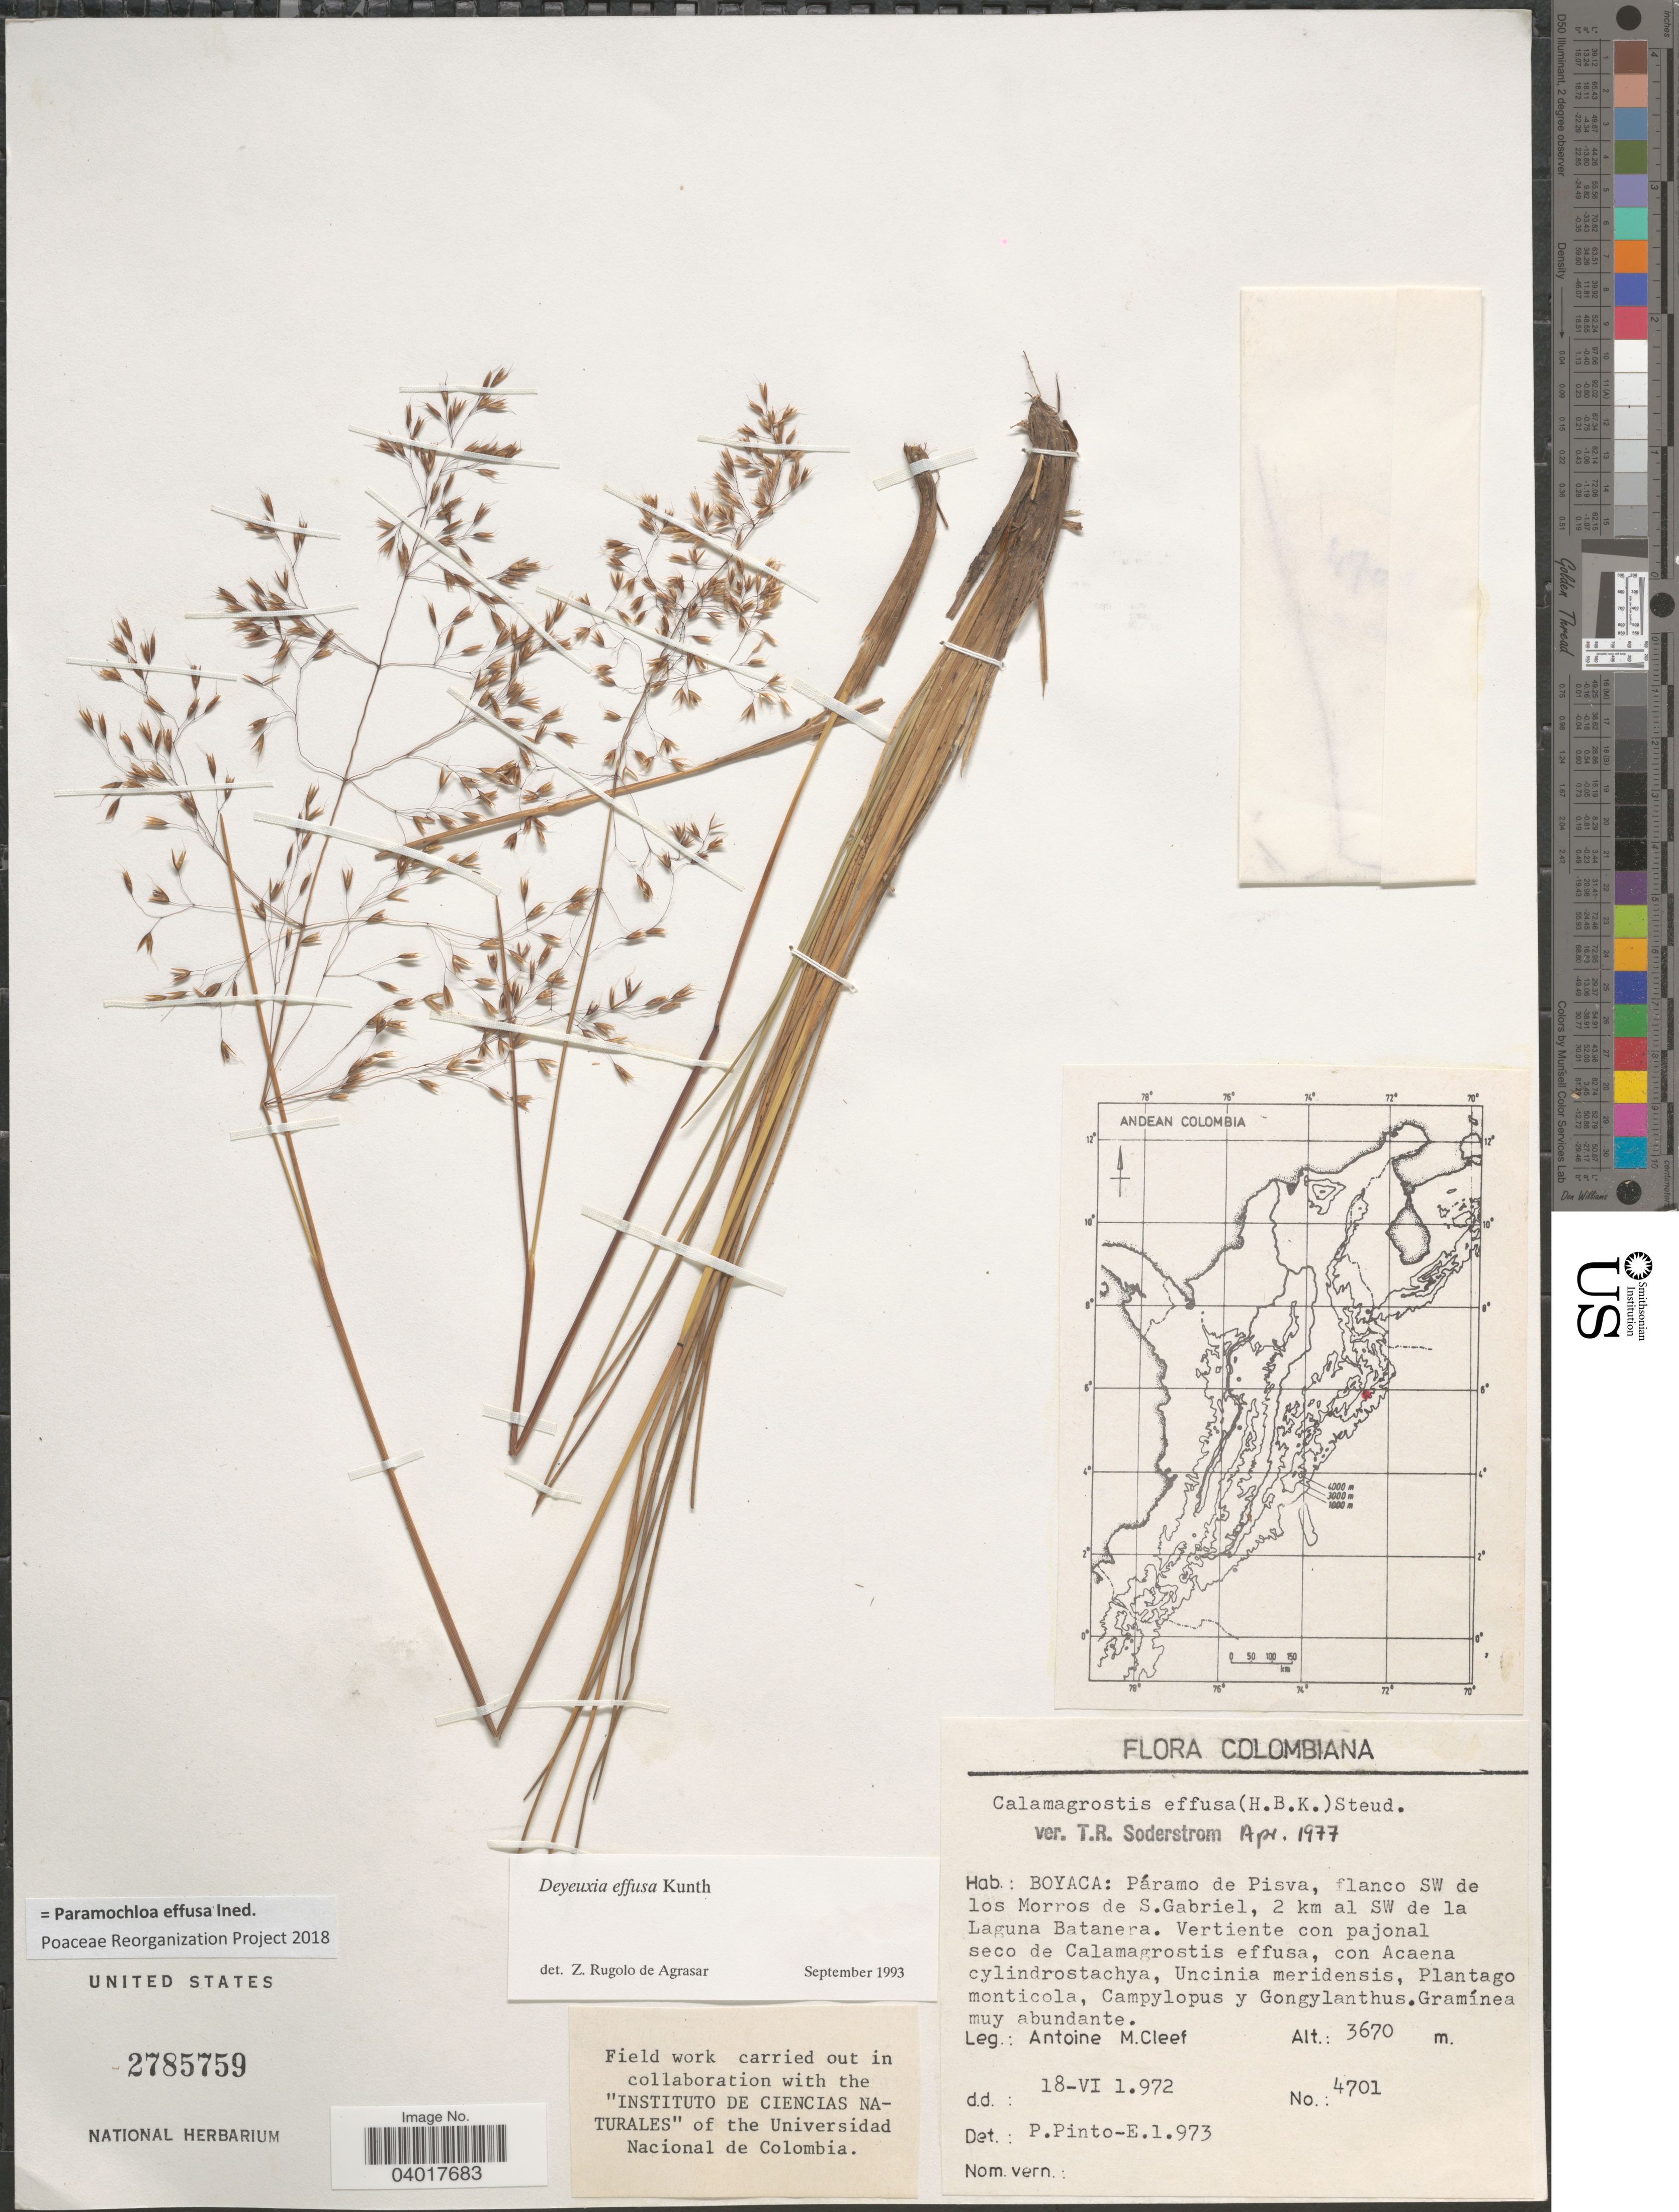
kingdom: Plantae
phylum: Tracheophyta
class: Liliopsida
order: Poales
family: Poaceae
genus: Paramochloa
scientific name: Paramochloa effusa ined.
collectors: A. M. Cleef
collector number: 4701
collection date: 1972-06-18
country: Colombia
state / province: Boyacá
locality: Páramo de Pisva, flanco SW de los Morros de S. Gabriel, 2 km al SW de la Laguna Batanera.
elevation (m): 3670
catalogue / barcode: US 2785759